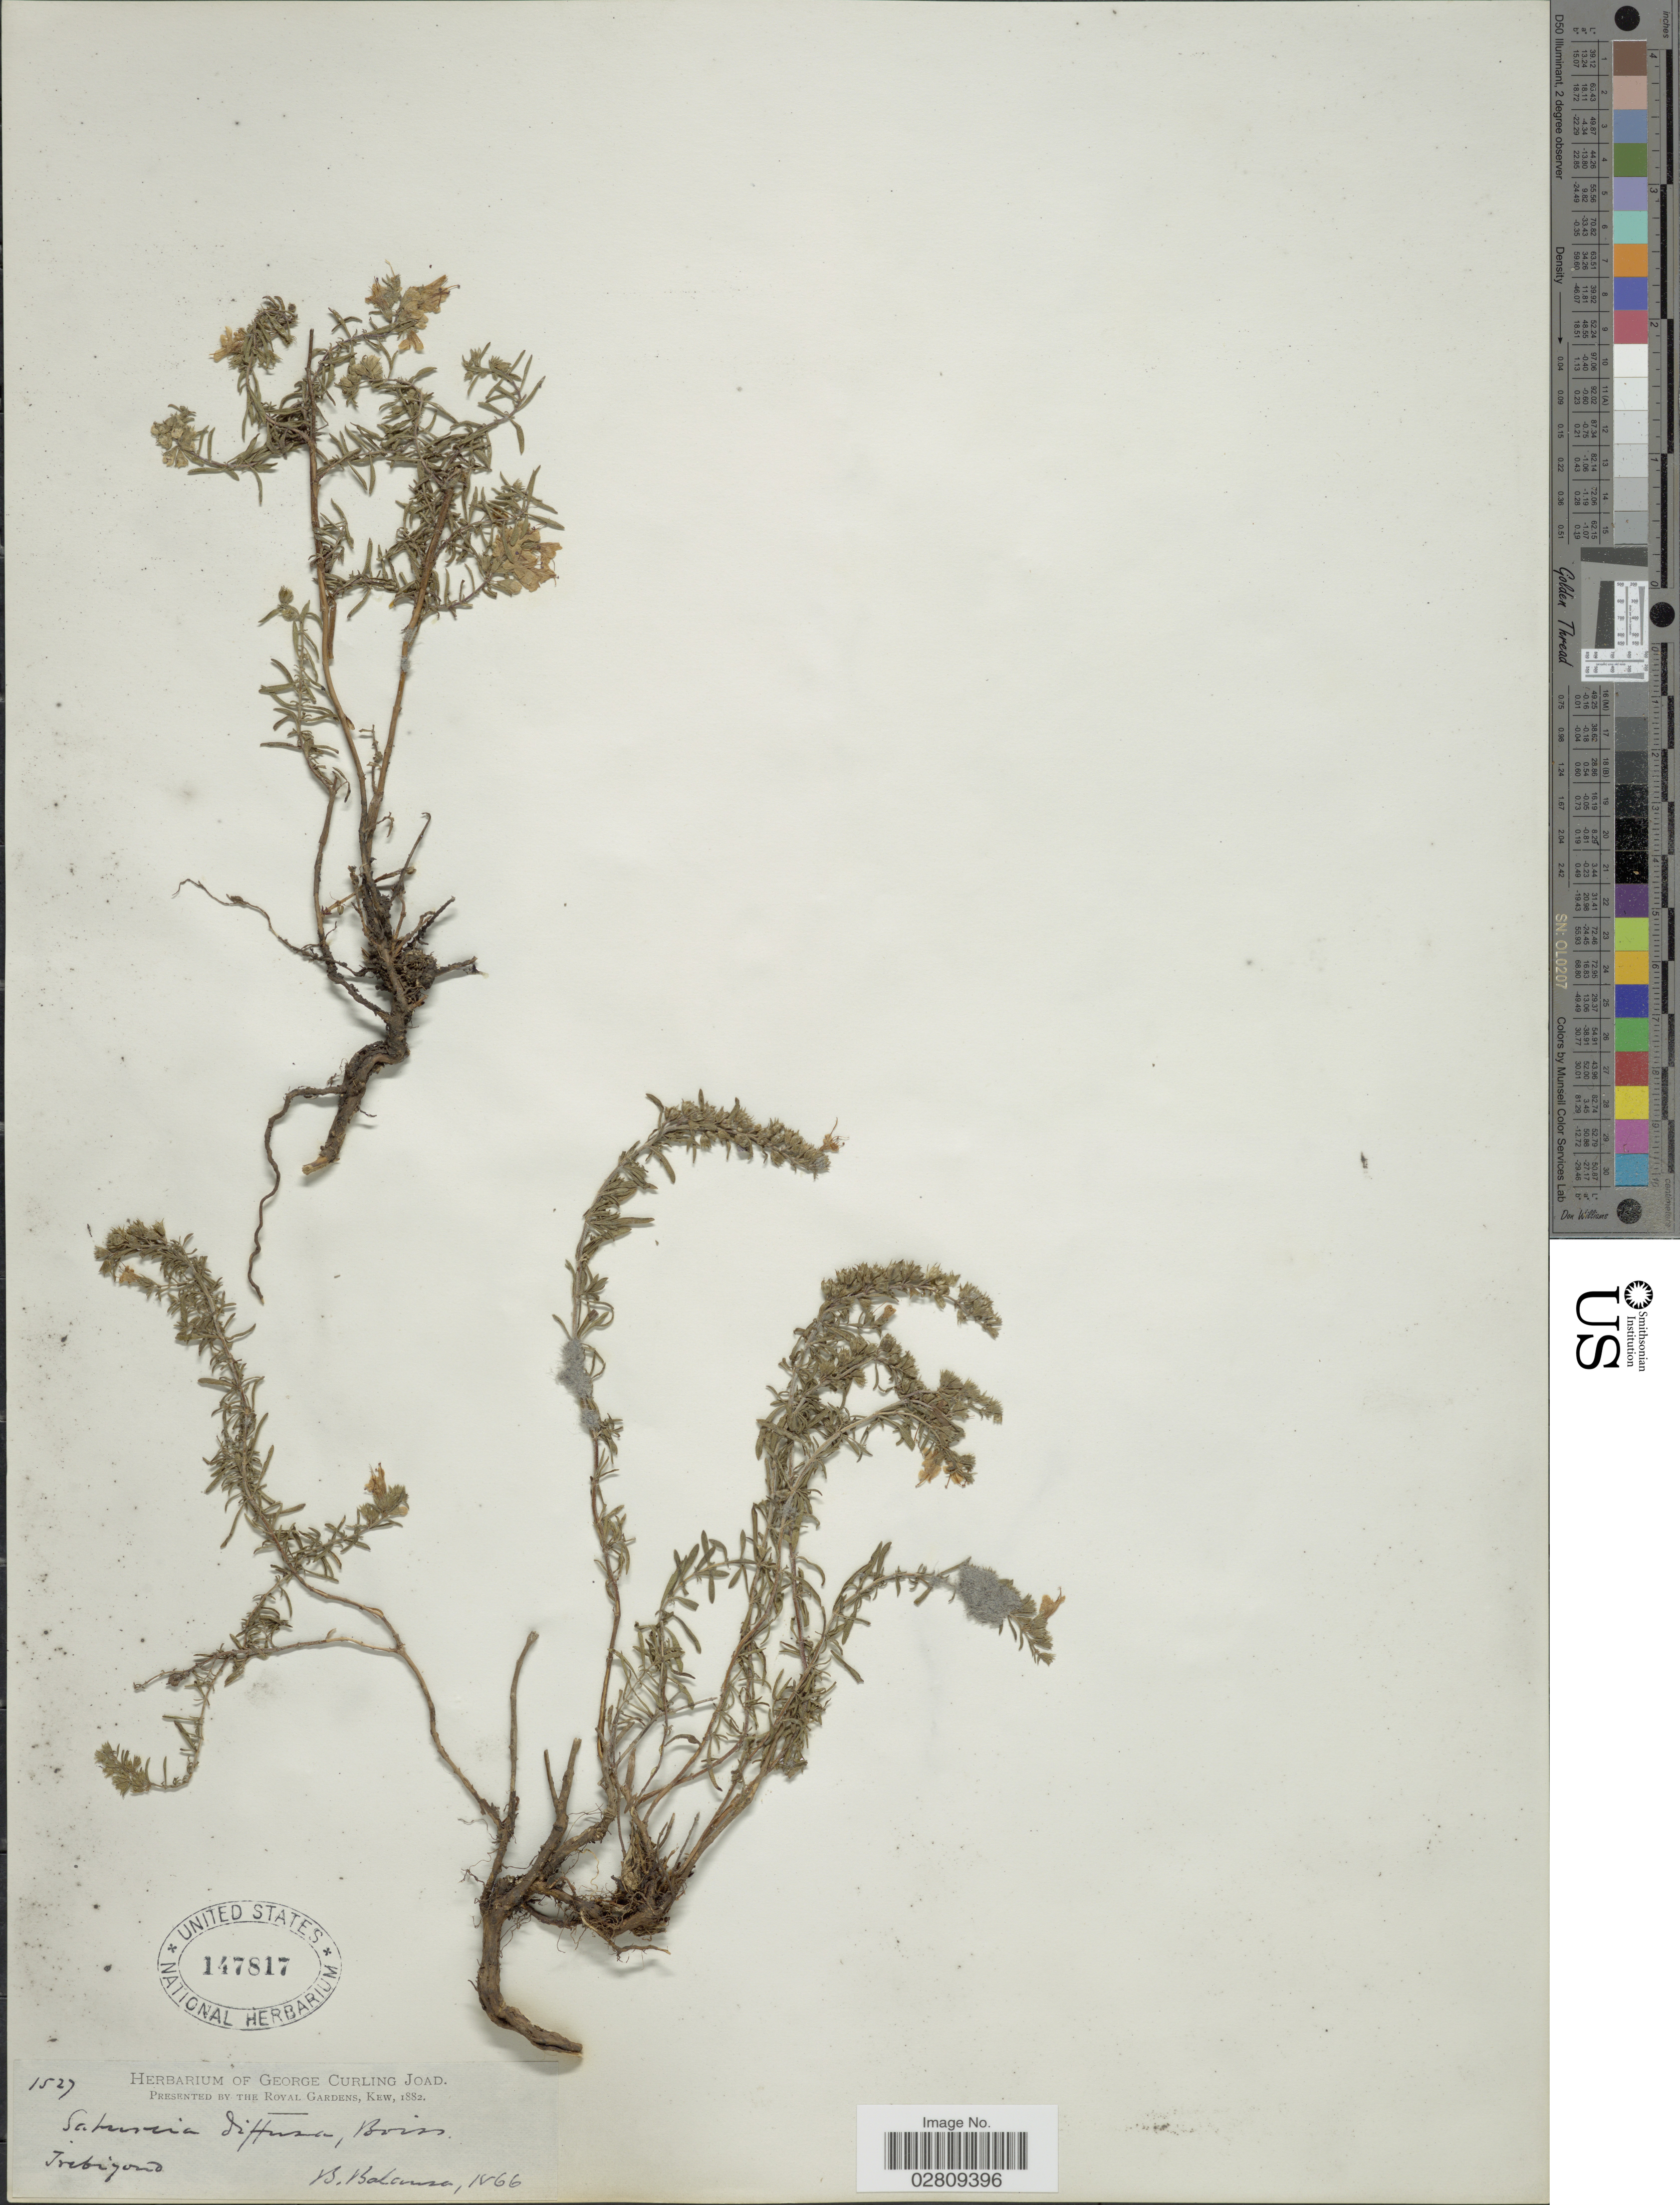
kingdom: Plantae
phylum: Tracheophyta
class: Magnoliopsida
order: Lamiales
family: Lamiaceae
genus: Satureja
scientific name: Satureja spicigera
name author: Boiss.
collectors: B. Balansa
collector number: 1527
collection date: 1866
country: Turkey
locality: Trebizond.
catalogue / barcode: US 147817